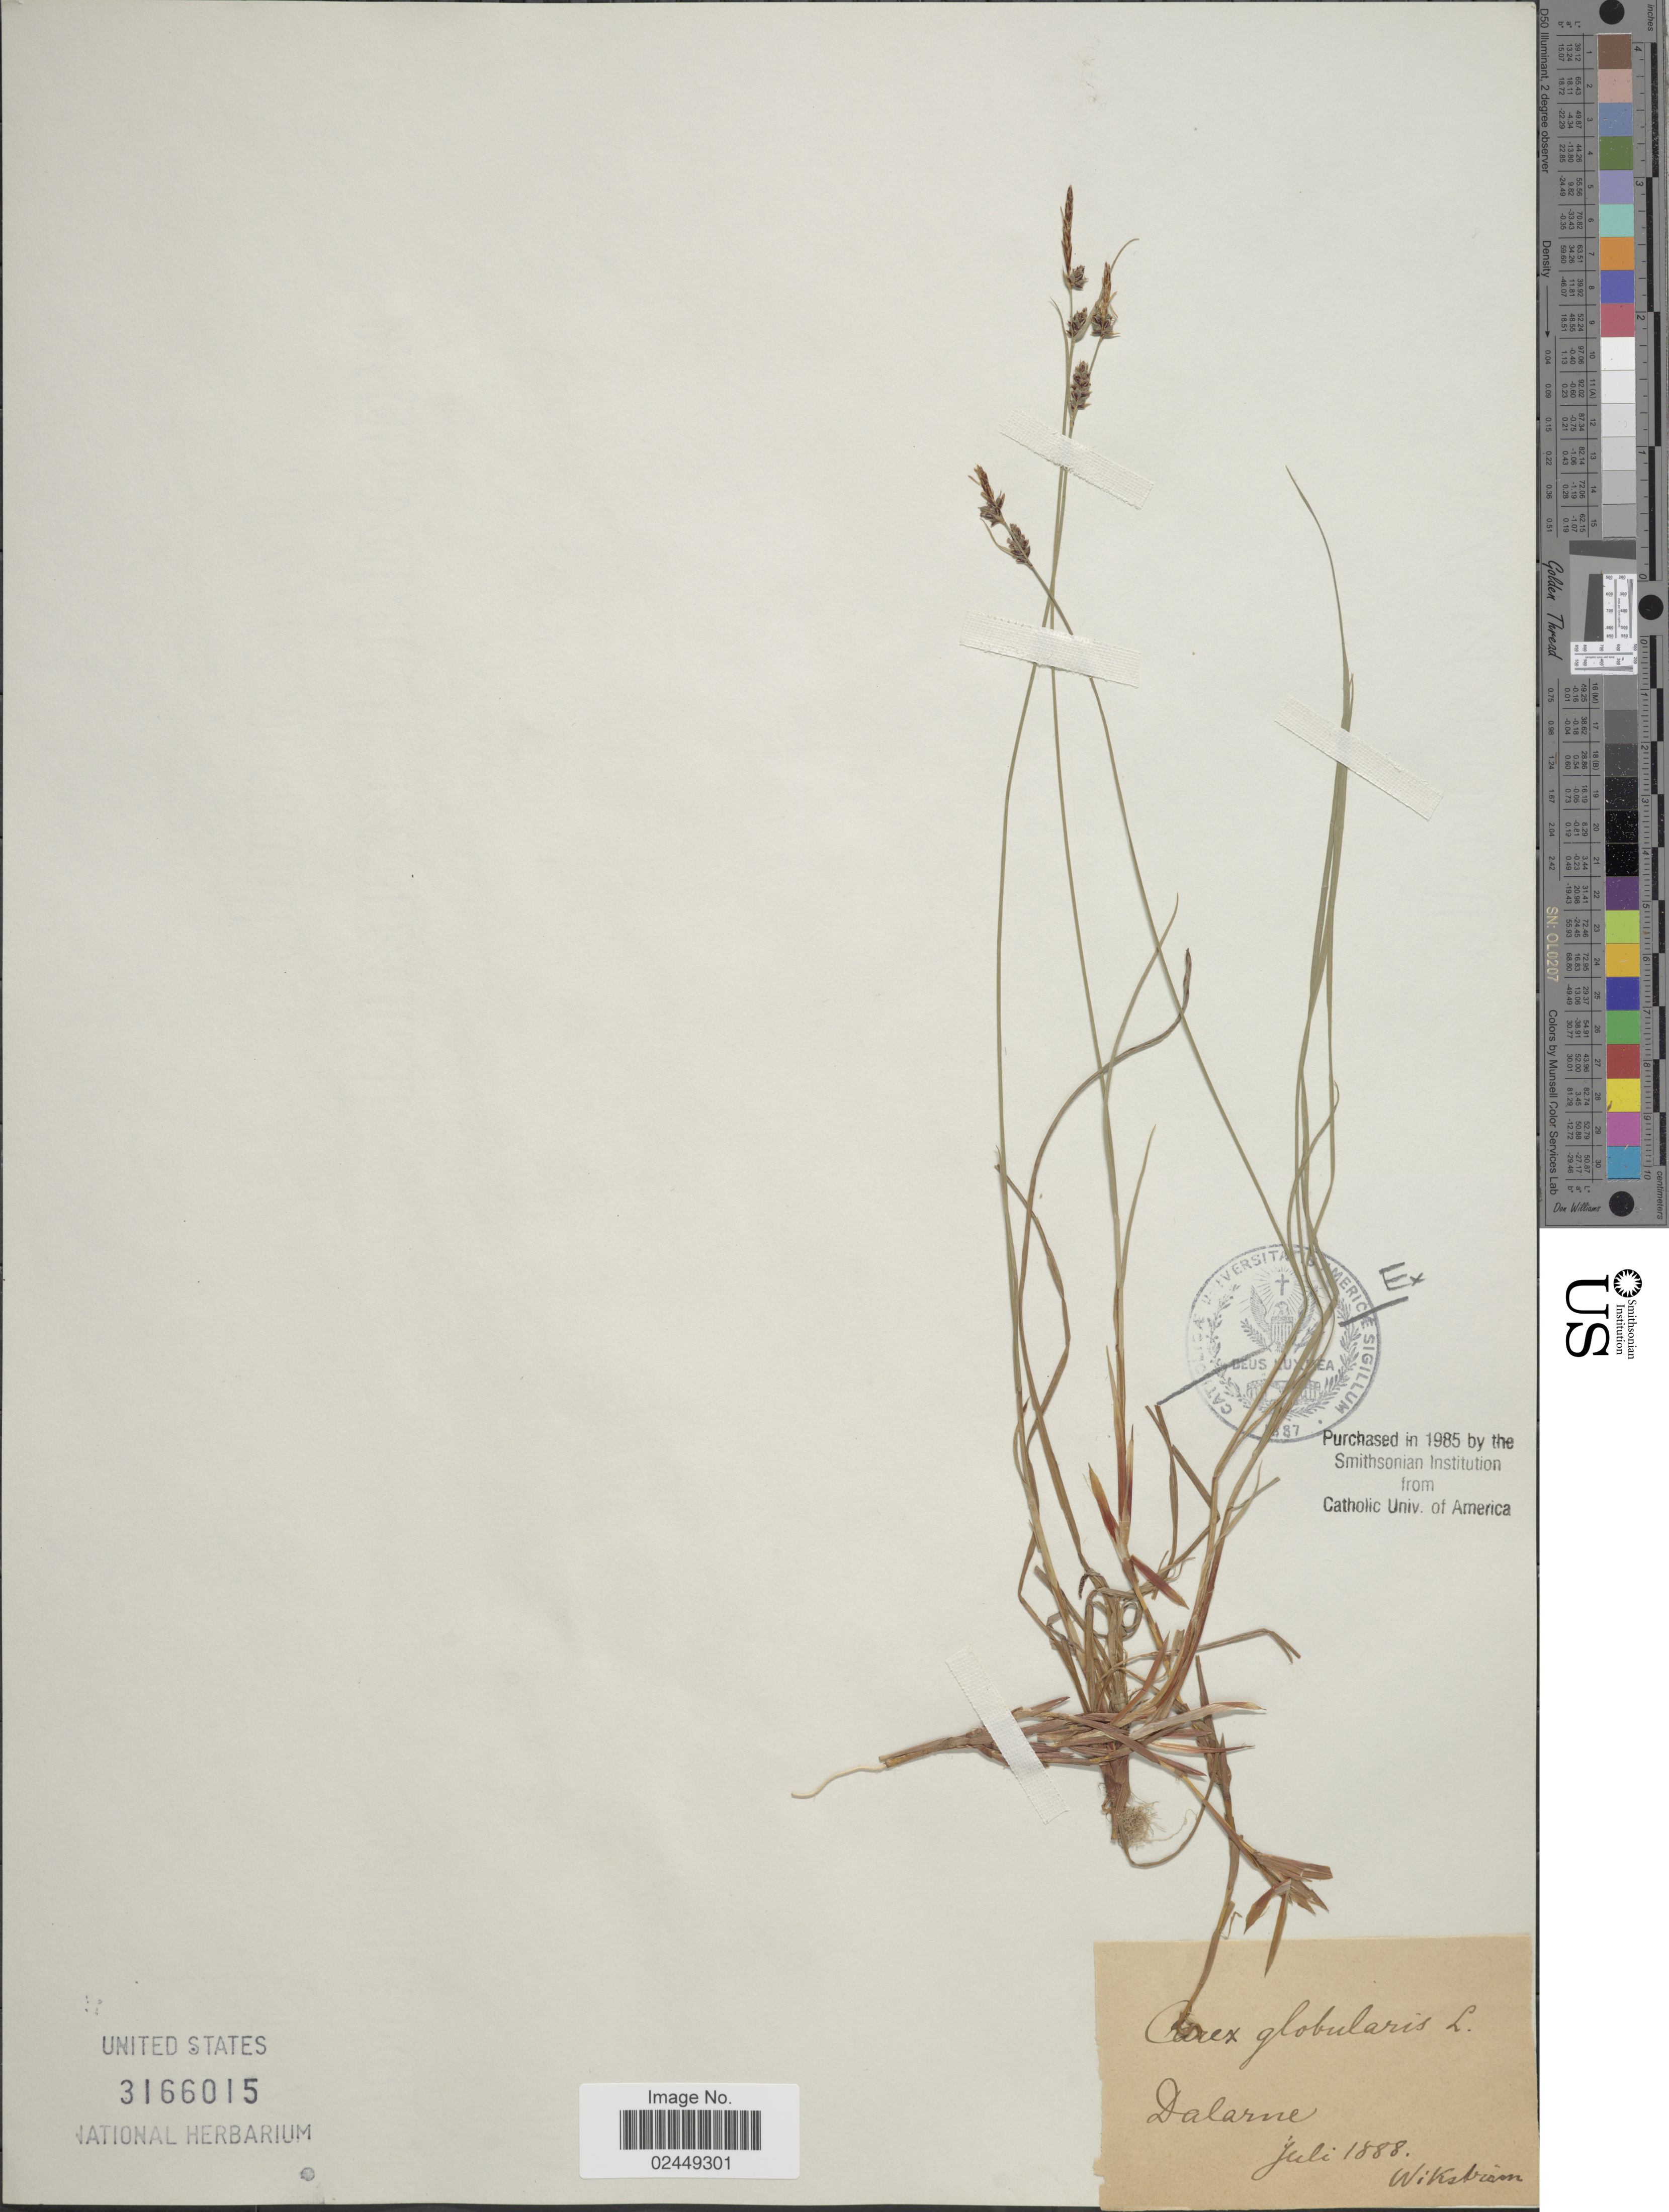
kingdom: Plantae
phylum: Tracheophyta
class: Liliopsida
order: Poales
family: Cyperaceae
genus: Carex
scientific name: Carex globularis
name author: L.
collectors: Wikström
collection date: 1888-07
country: Sweden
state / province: Dalarna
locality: Dalarne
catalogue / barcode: US 3166015